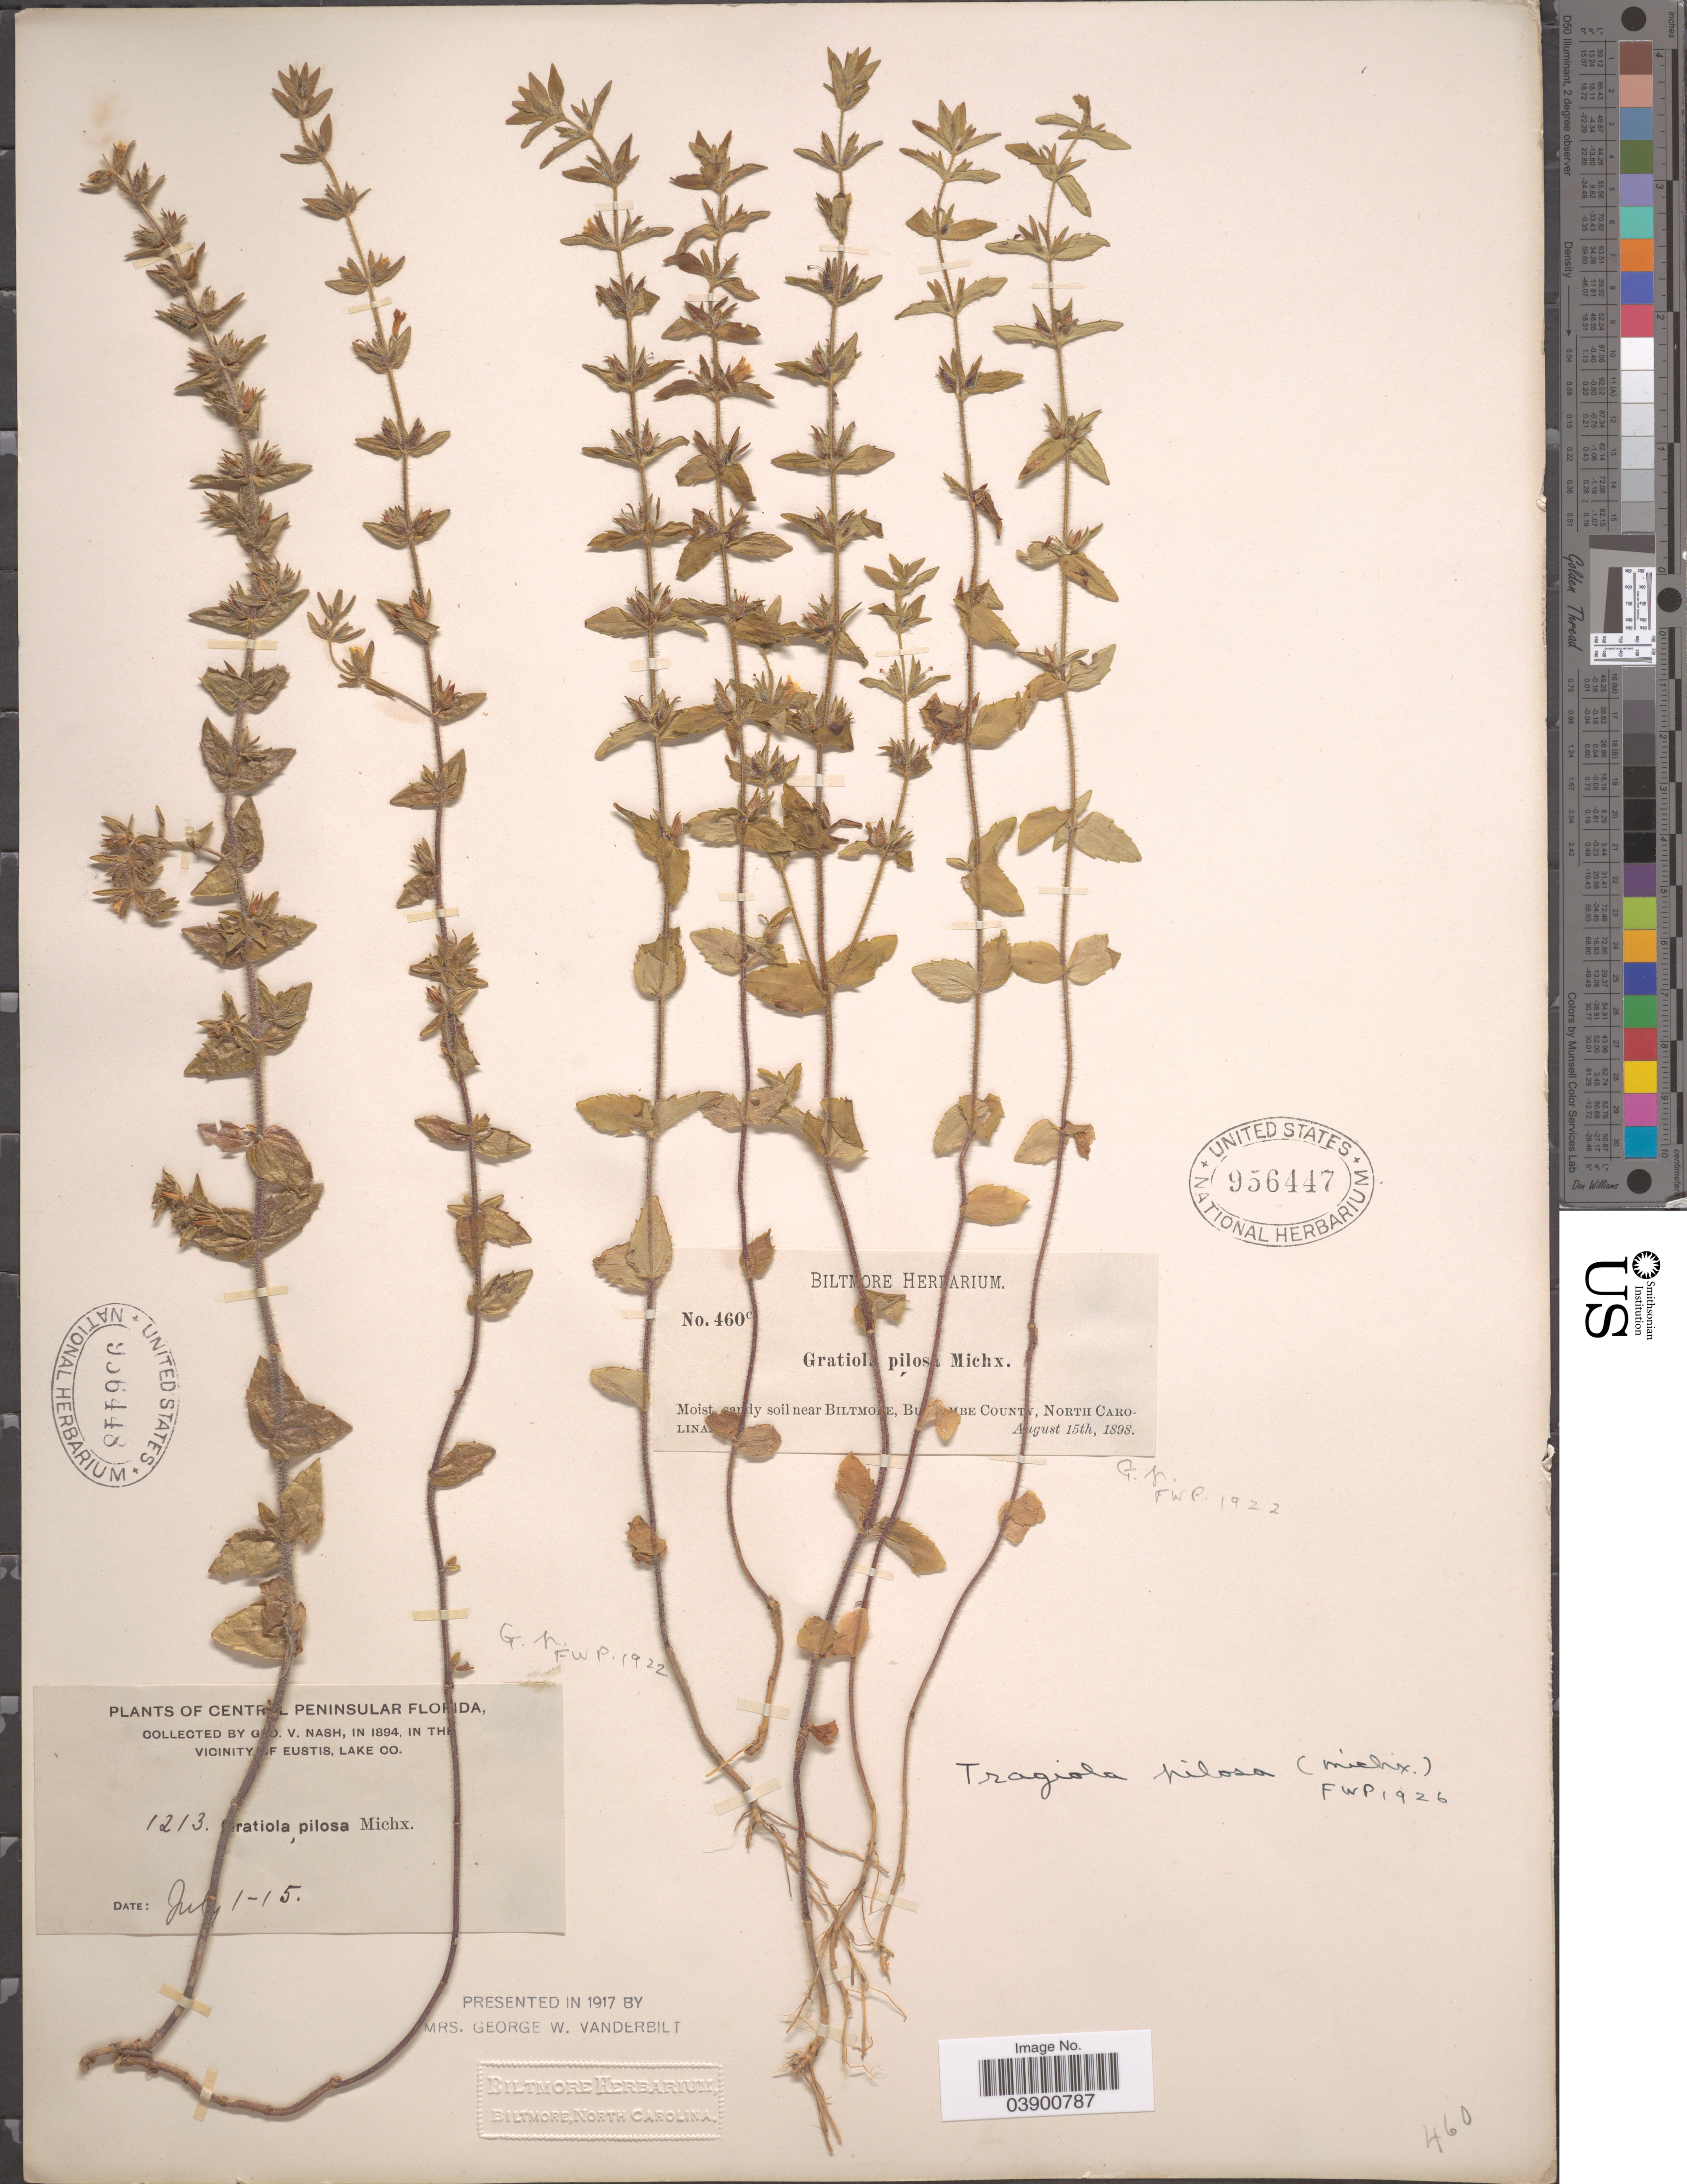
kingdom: Plantae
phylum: Tracheophyta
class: Magnoliopsida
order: Lamiales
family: Plantaginaceae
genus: Gratiola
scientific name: Gratiola pilosa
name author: Michx.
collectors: ex herb. Biltmore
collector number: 460c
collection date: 1898-08-15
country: United States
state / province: North Carolina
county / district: Buncombe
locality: Near Biltmore.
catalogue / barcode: US 956447